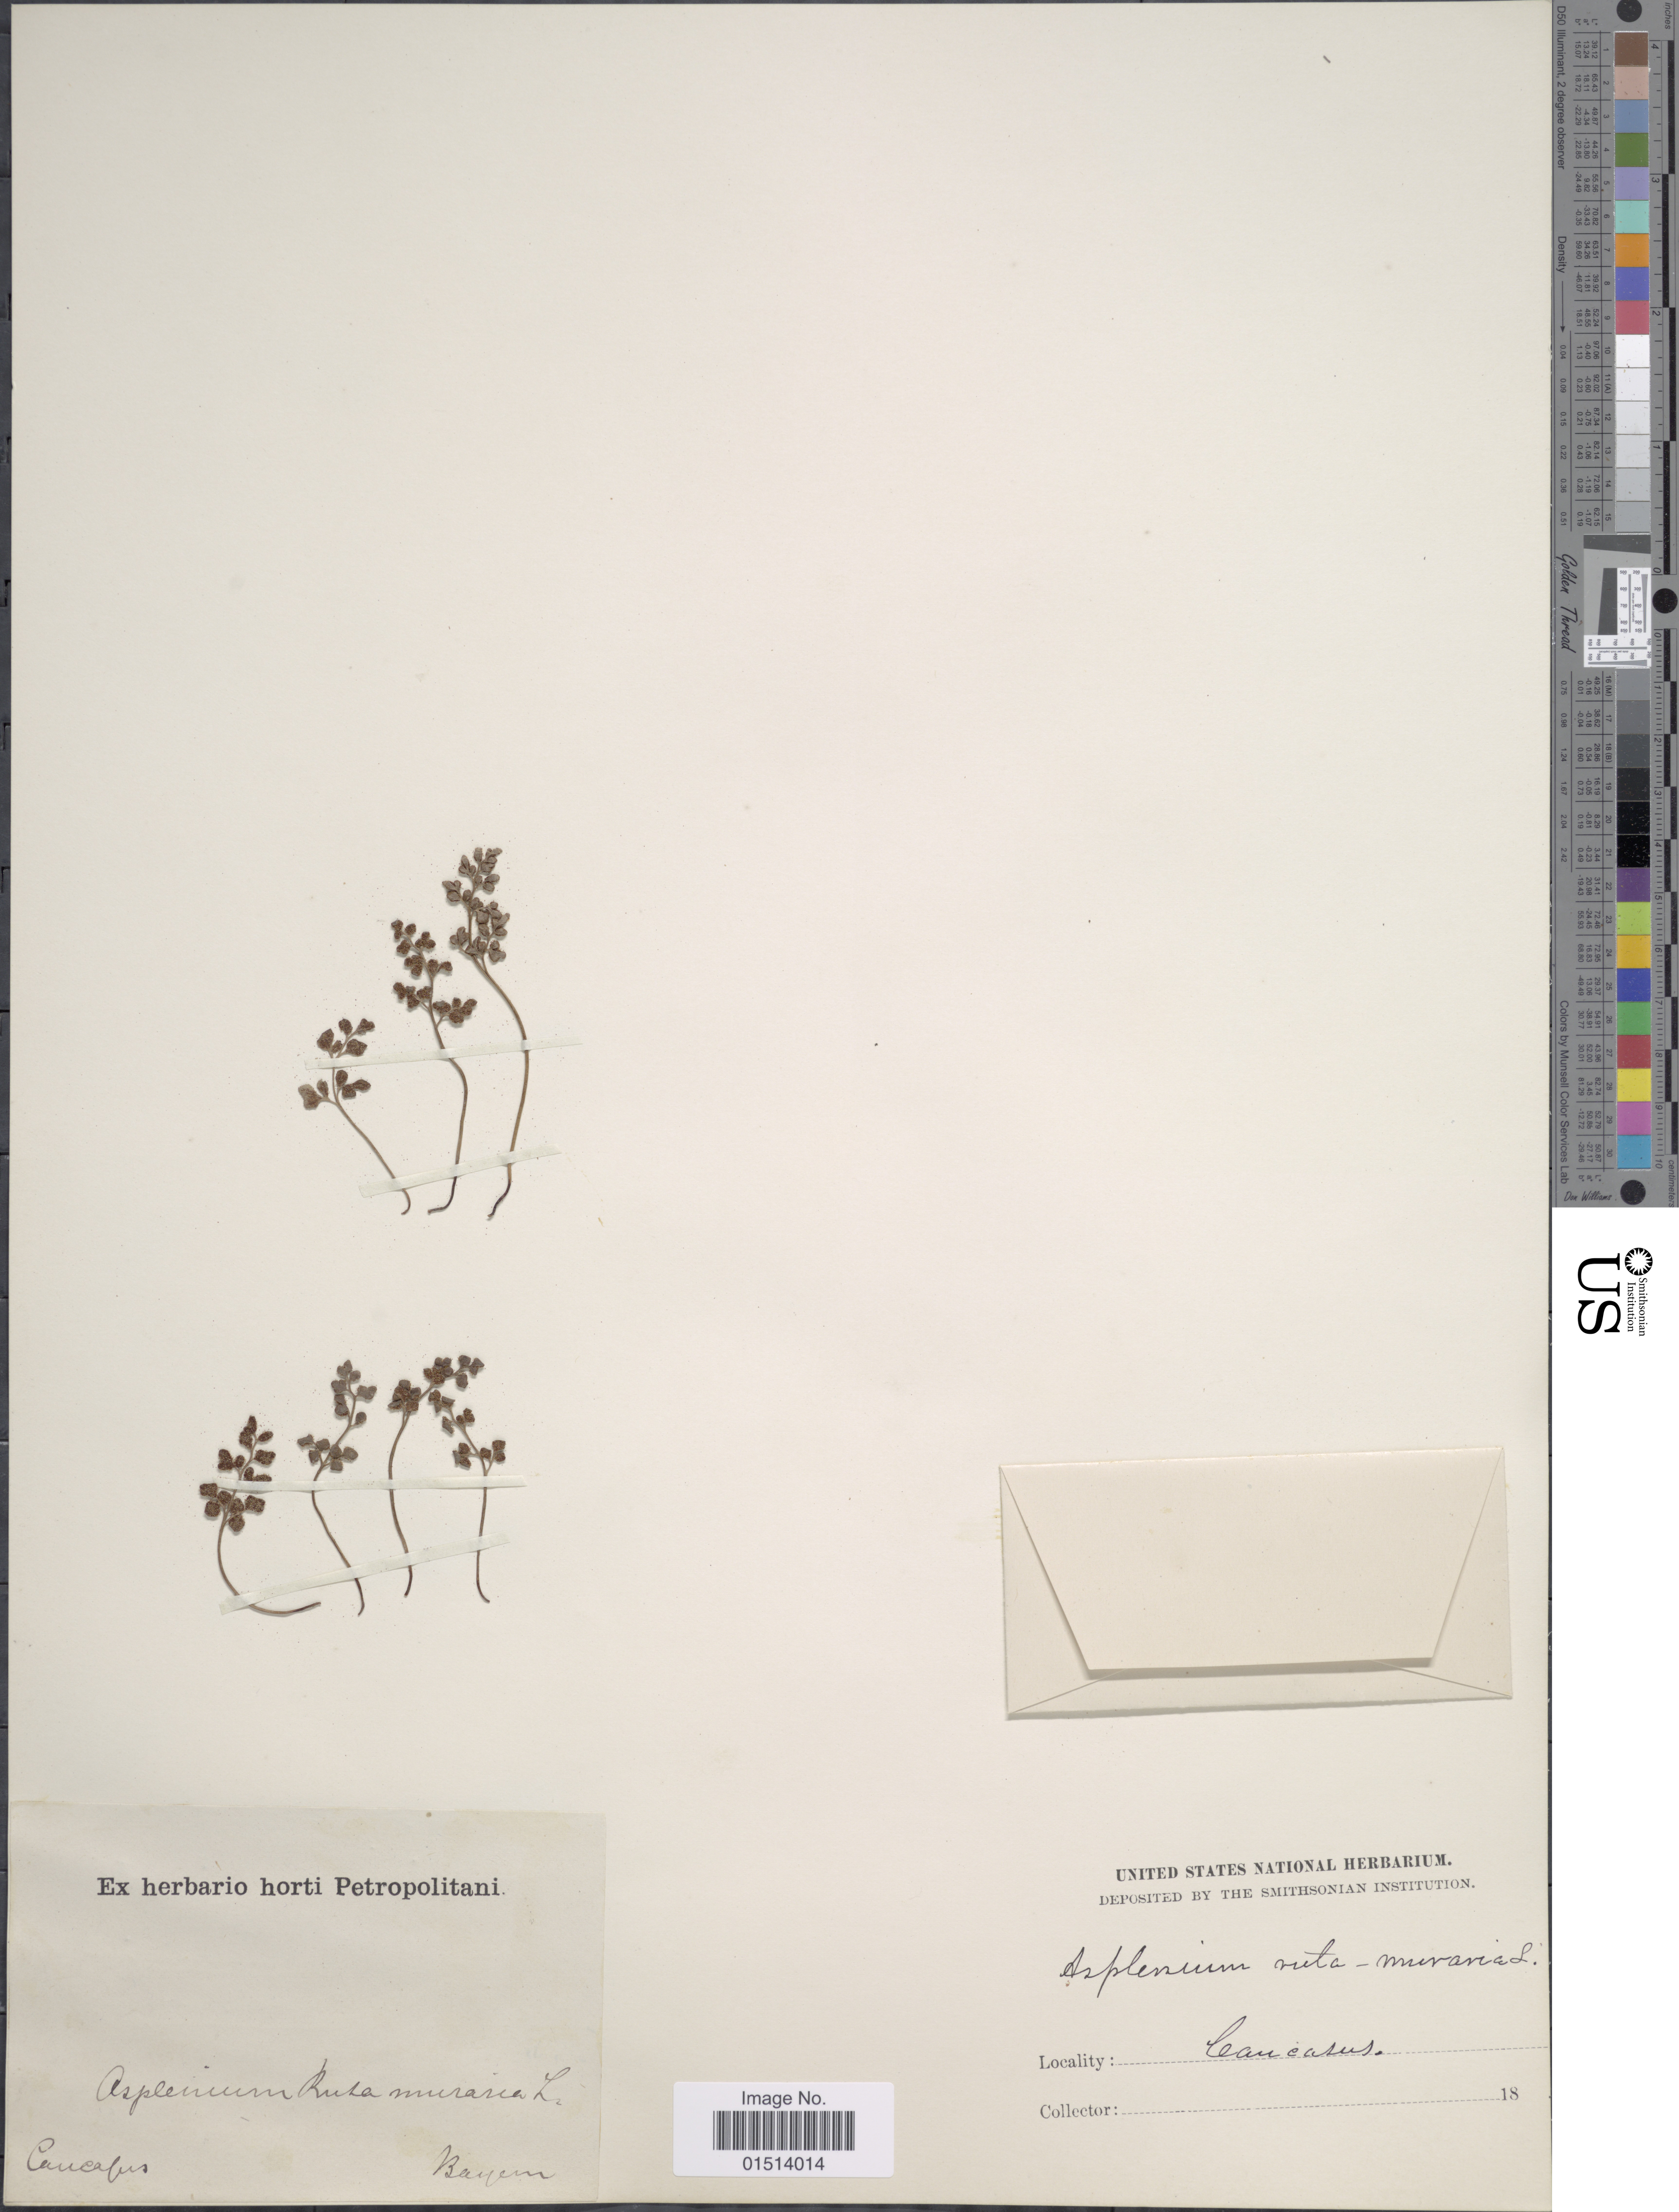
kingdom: Plantae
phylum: Tracheophyta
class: Polypodiopsida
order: Polypodiales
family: Aspleniaceae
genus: Asplenium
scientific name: Asplenium ruta-muraria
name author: L.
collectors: ex Herb. Horti Bot. Petropolitani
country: Germany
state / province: Bayern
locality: Bayern, Caucasus